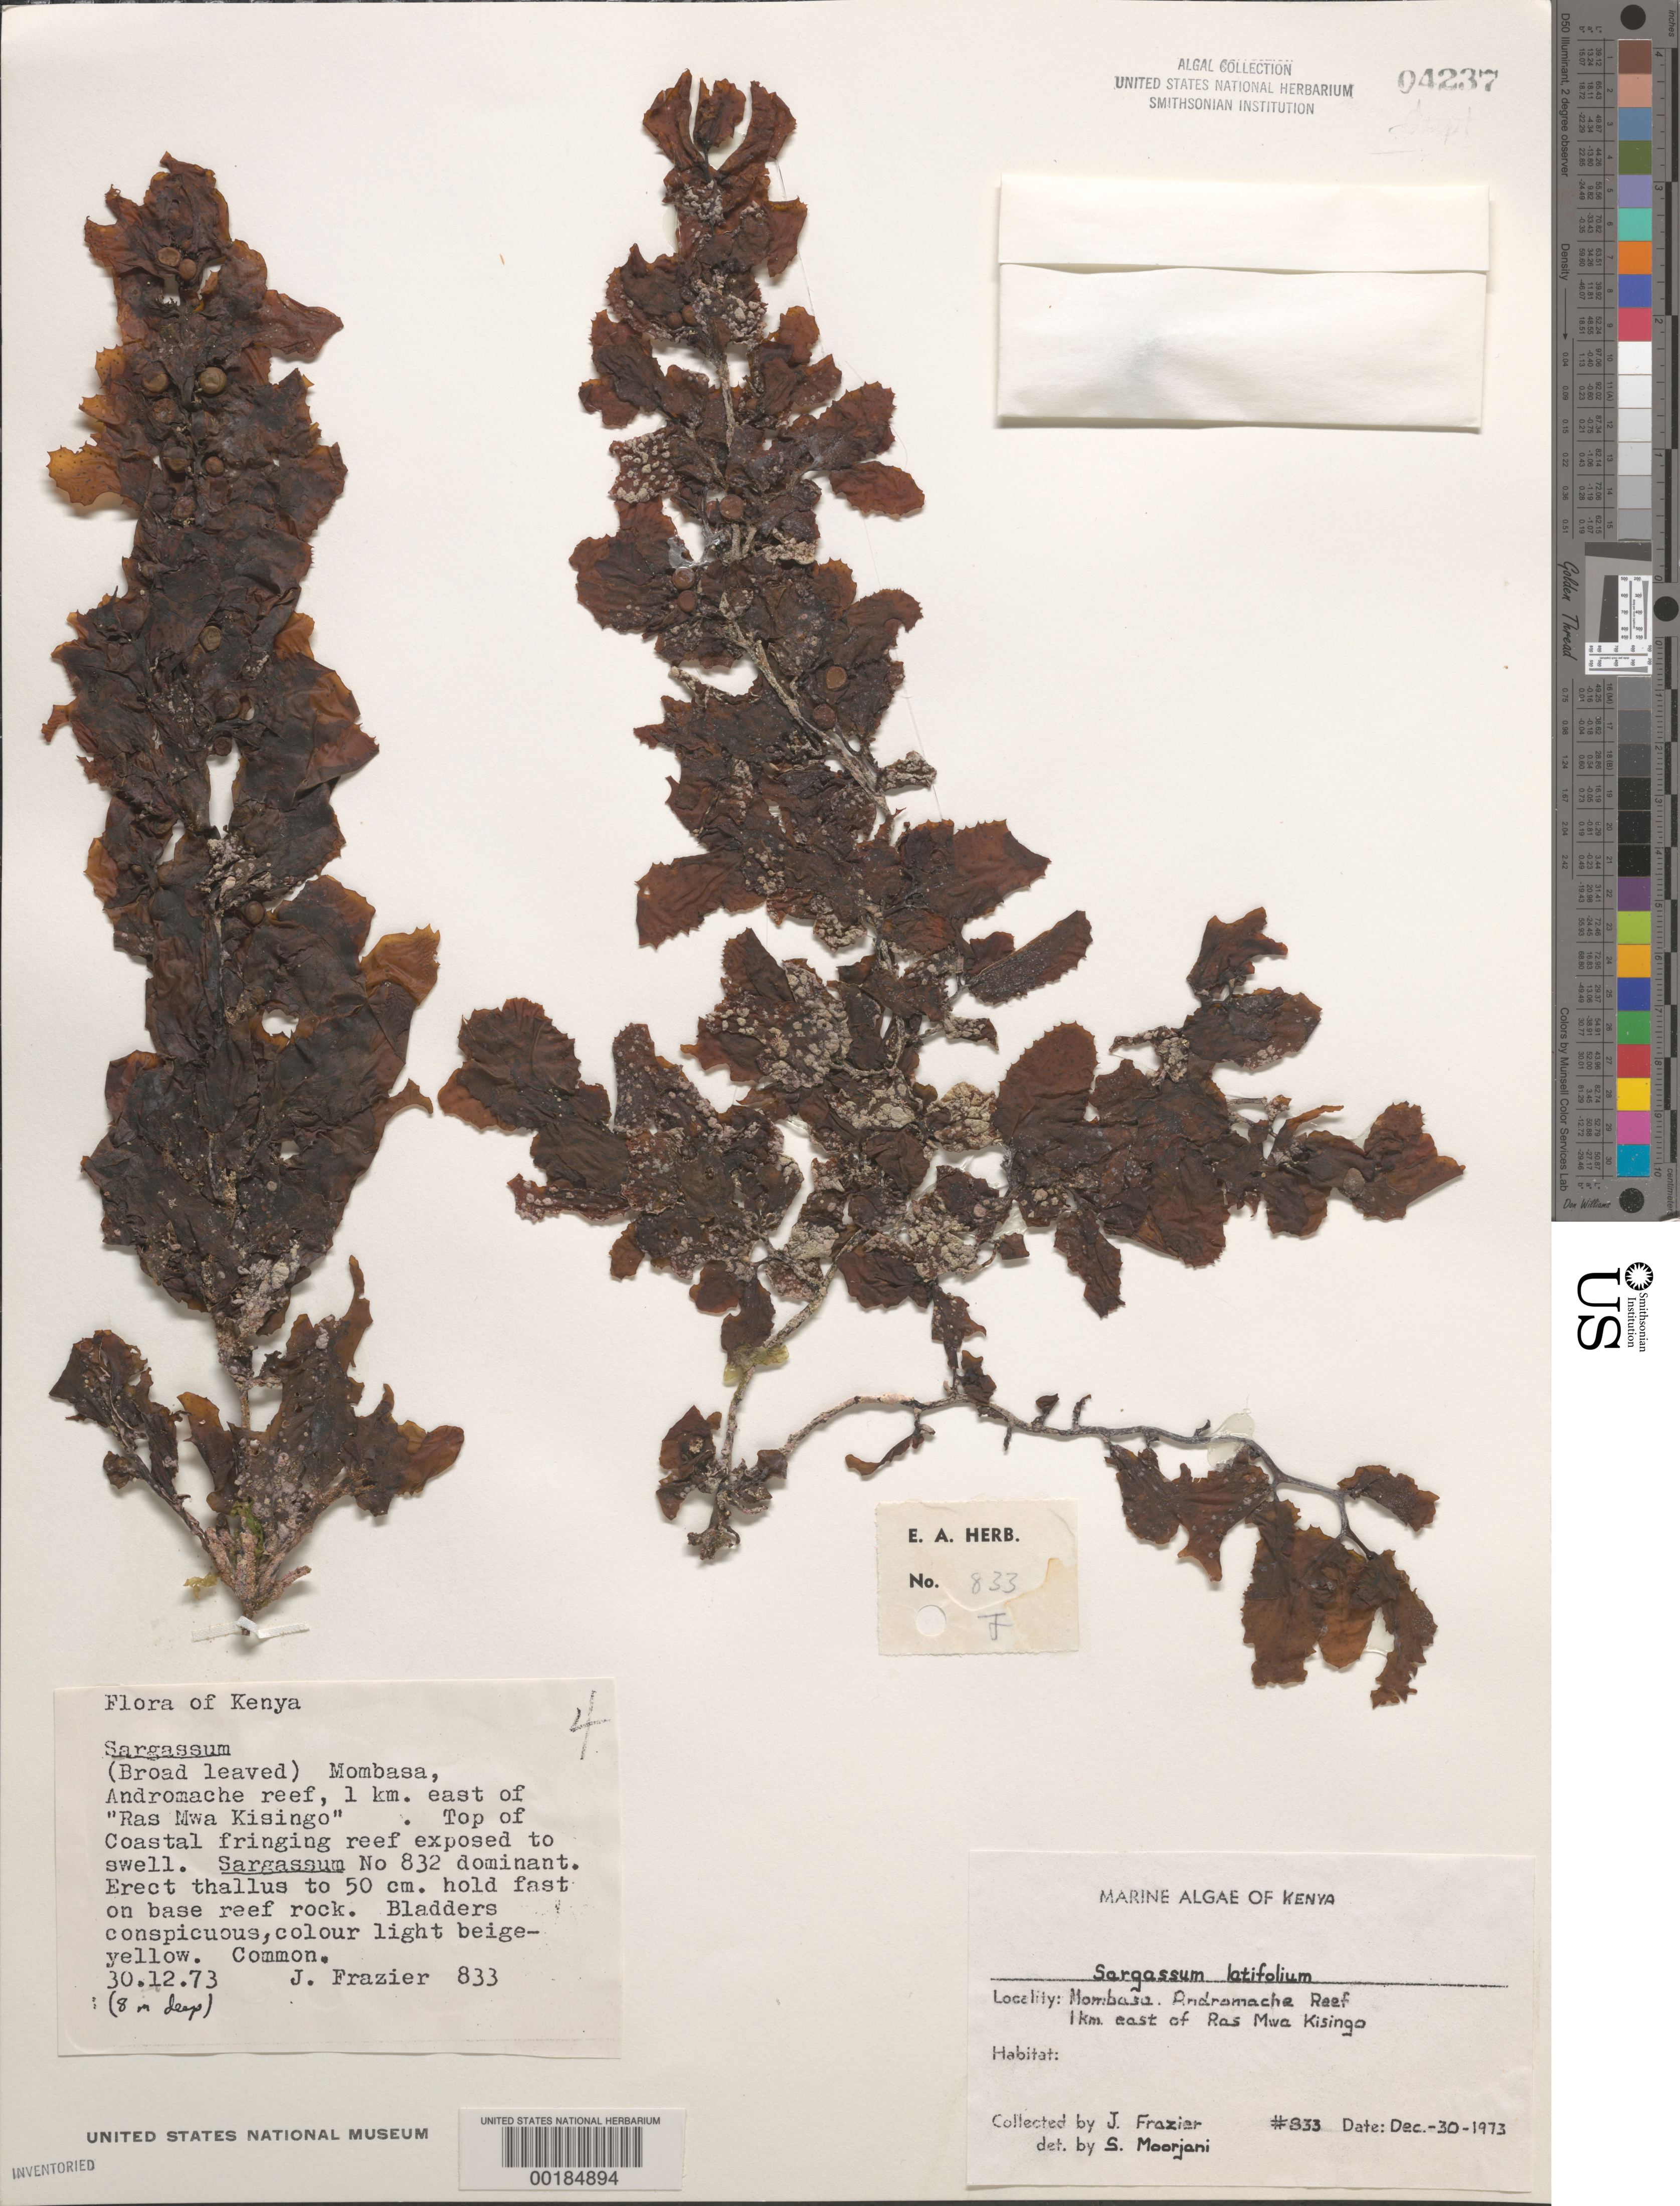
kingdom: Chromista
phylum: Ochrophyta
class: Phaeophyceae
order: Fucales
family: Sargassaceae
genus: Sargassum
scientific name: Sargassum latifolium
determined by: Moorjani, S.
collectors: J. Frazier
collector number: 833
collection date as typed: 30 Dec 1973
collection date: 1973-12-30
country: Kenya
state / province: Mombasa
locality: Mombasa, Andromache Reef, 1 km east of Ras Mwa Kisingo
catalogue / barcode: US 4237